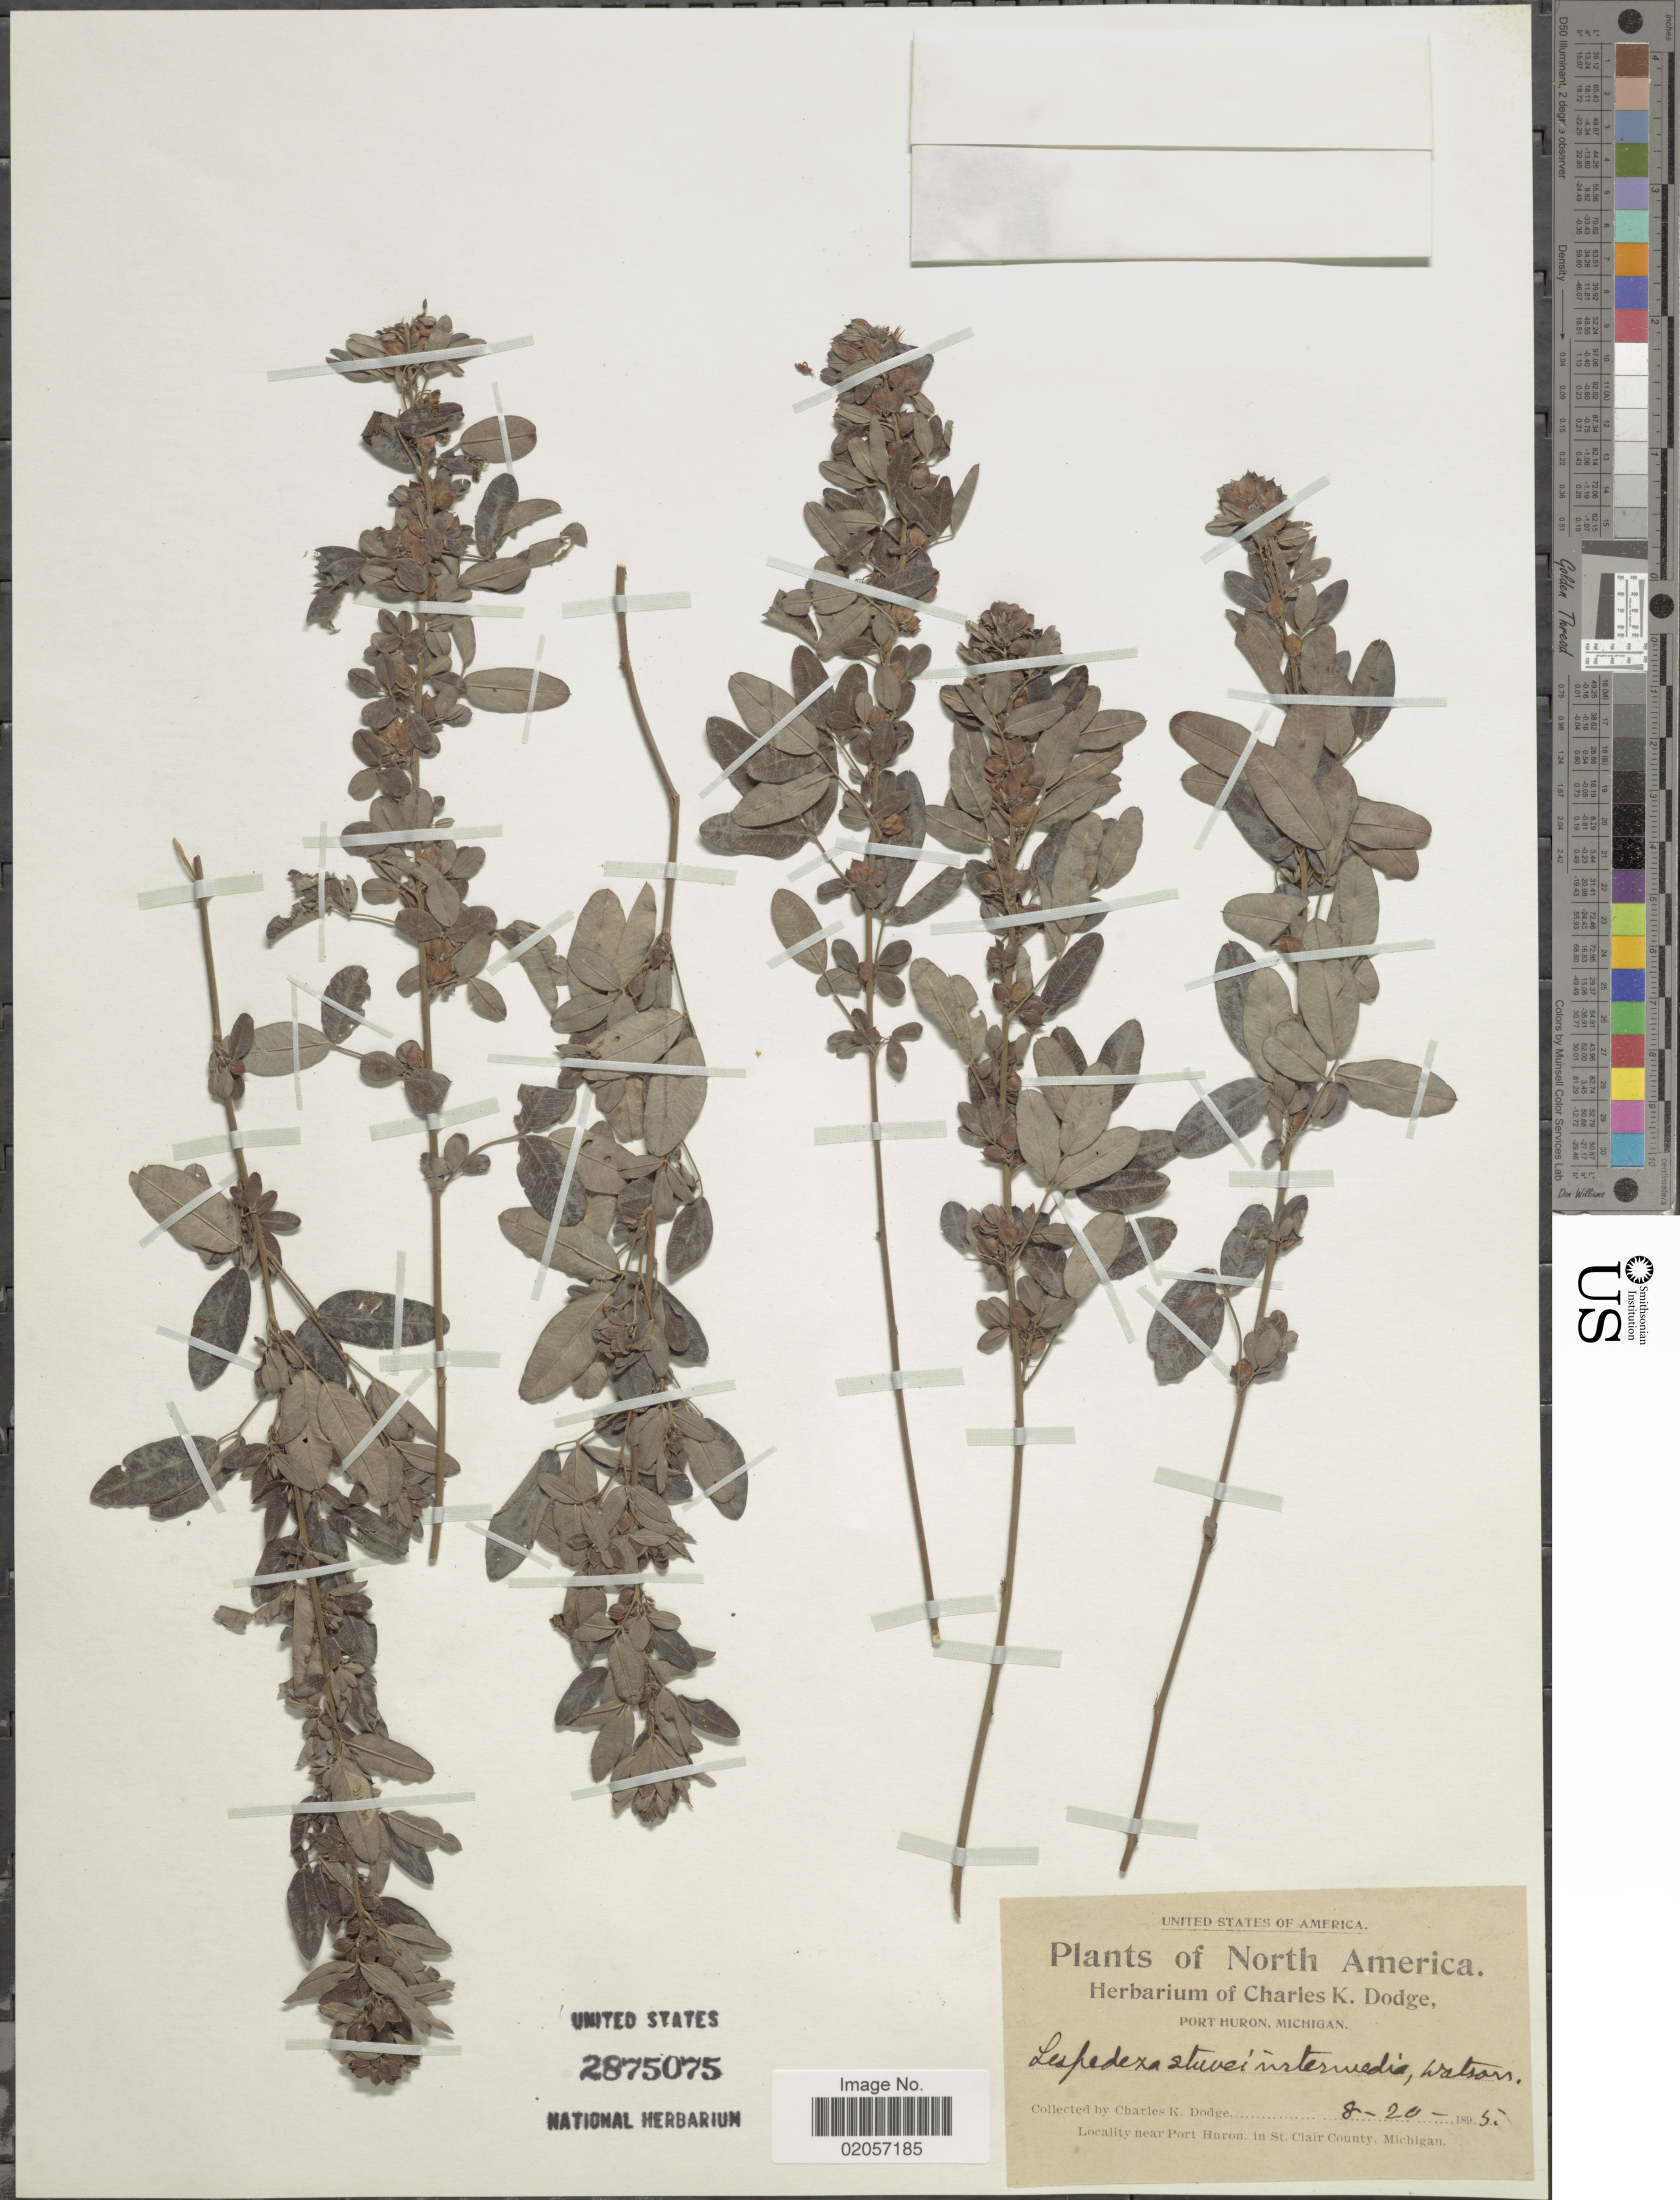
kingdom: Plantae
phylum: Tracheophyta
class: Magnoliopsida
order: Fabales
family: Fabaceae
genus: Lespedeza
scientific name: Lespedeza stuevei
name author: Nutt.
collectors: C. K. Dodge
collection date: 1895-08-20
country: United States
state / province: Michigan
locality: Near Port Huron, in St. Clair County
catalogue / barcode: US 2875075